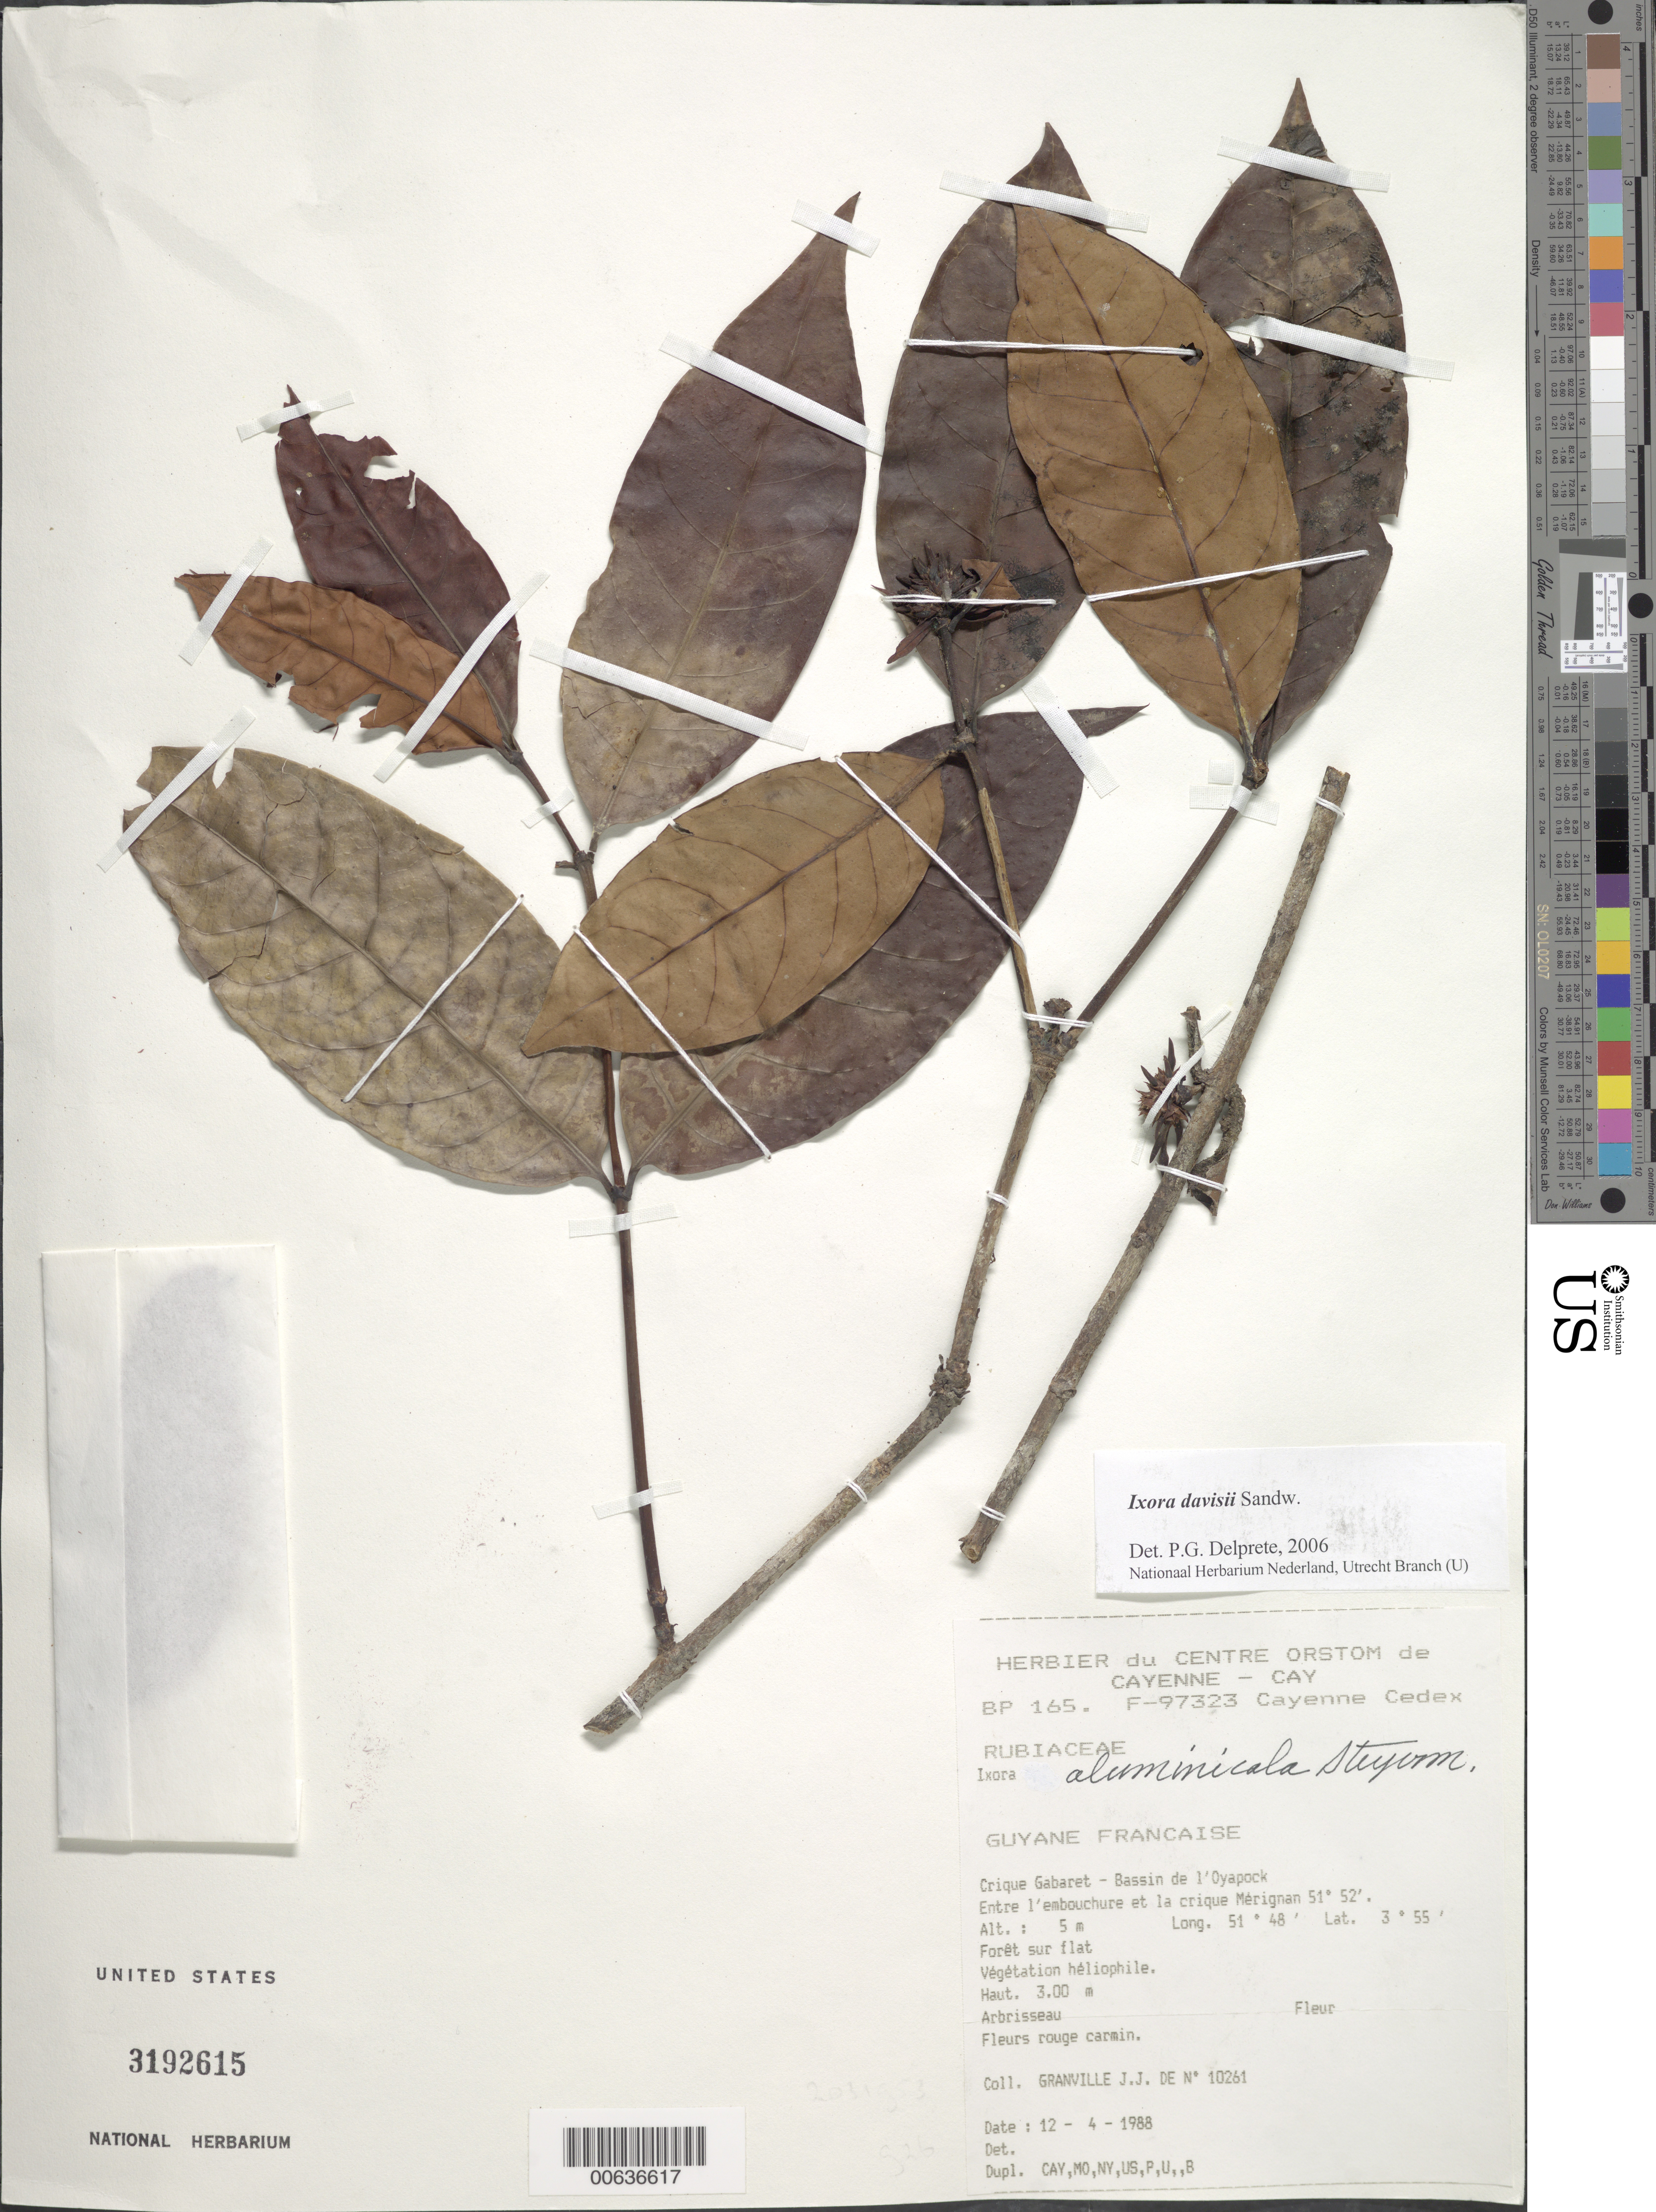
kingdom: Plantae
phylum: Tracheophyta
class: Magnoliopsida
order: Gentianales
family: Rubiaceae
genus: Ixora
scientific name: Ixora davisii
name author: Sandwith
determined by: Delprete, P. G., Herb. de Guyane Cay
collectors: J.-J. de Granville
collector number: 10261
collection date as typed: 12-Apr-88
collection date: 1988-04-12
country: French Guiana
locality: Crique Gabaret, Bassin de l'Oyapock, entre l'embouchure et la crique Mérignan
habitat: Forêt sur flat, végétation héliophile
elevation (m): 5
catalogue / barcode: US 3192615